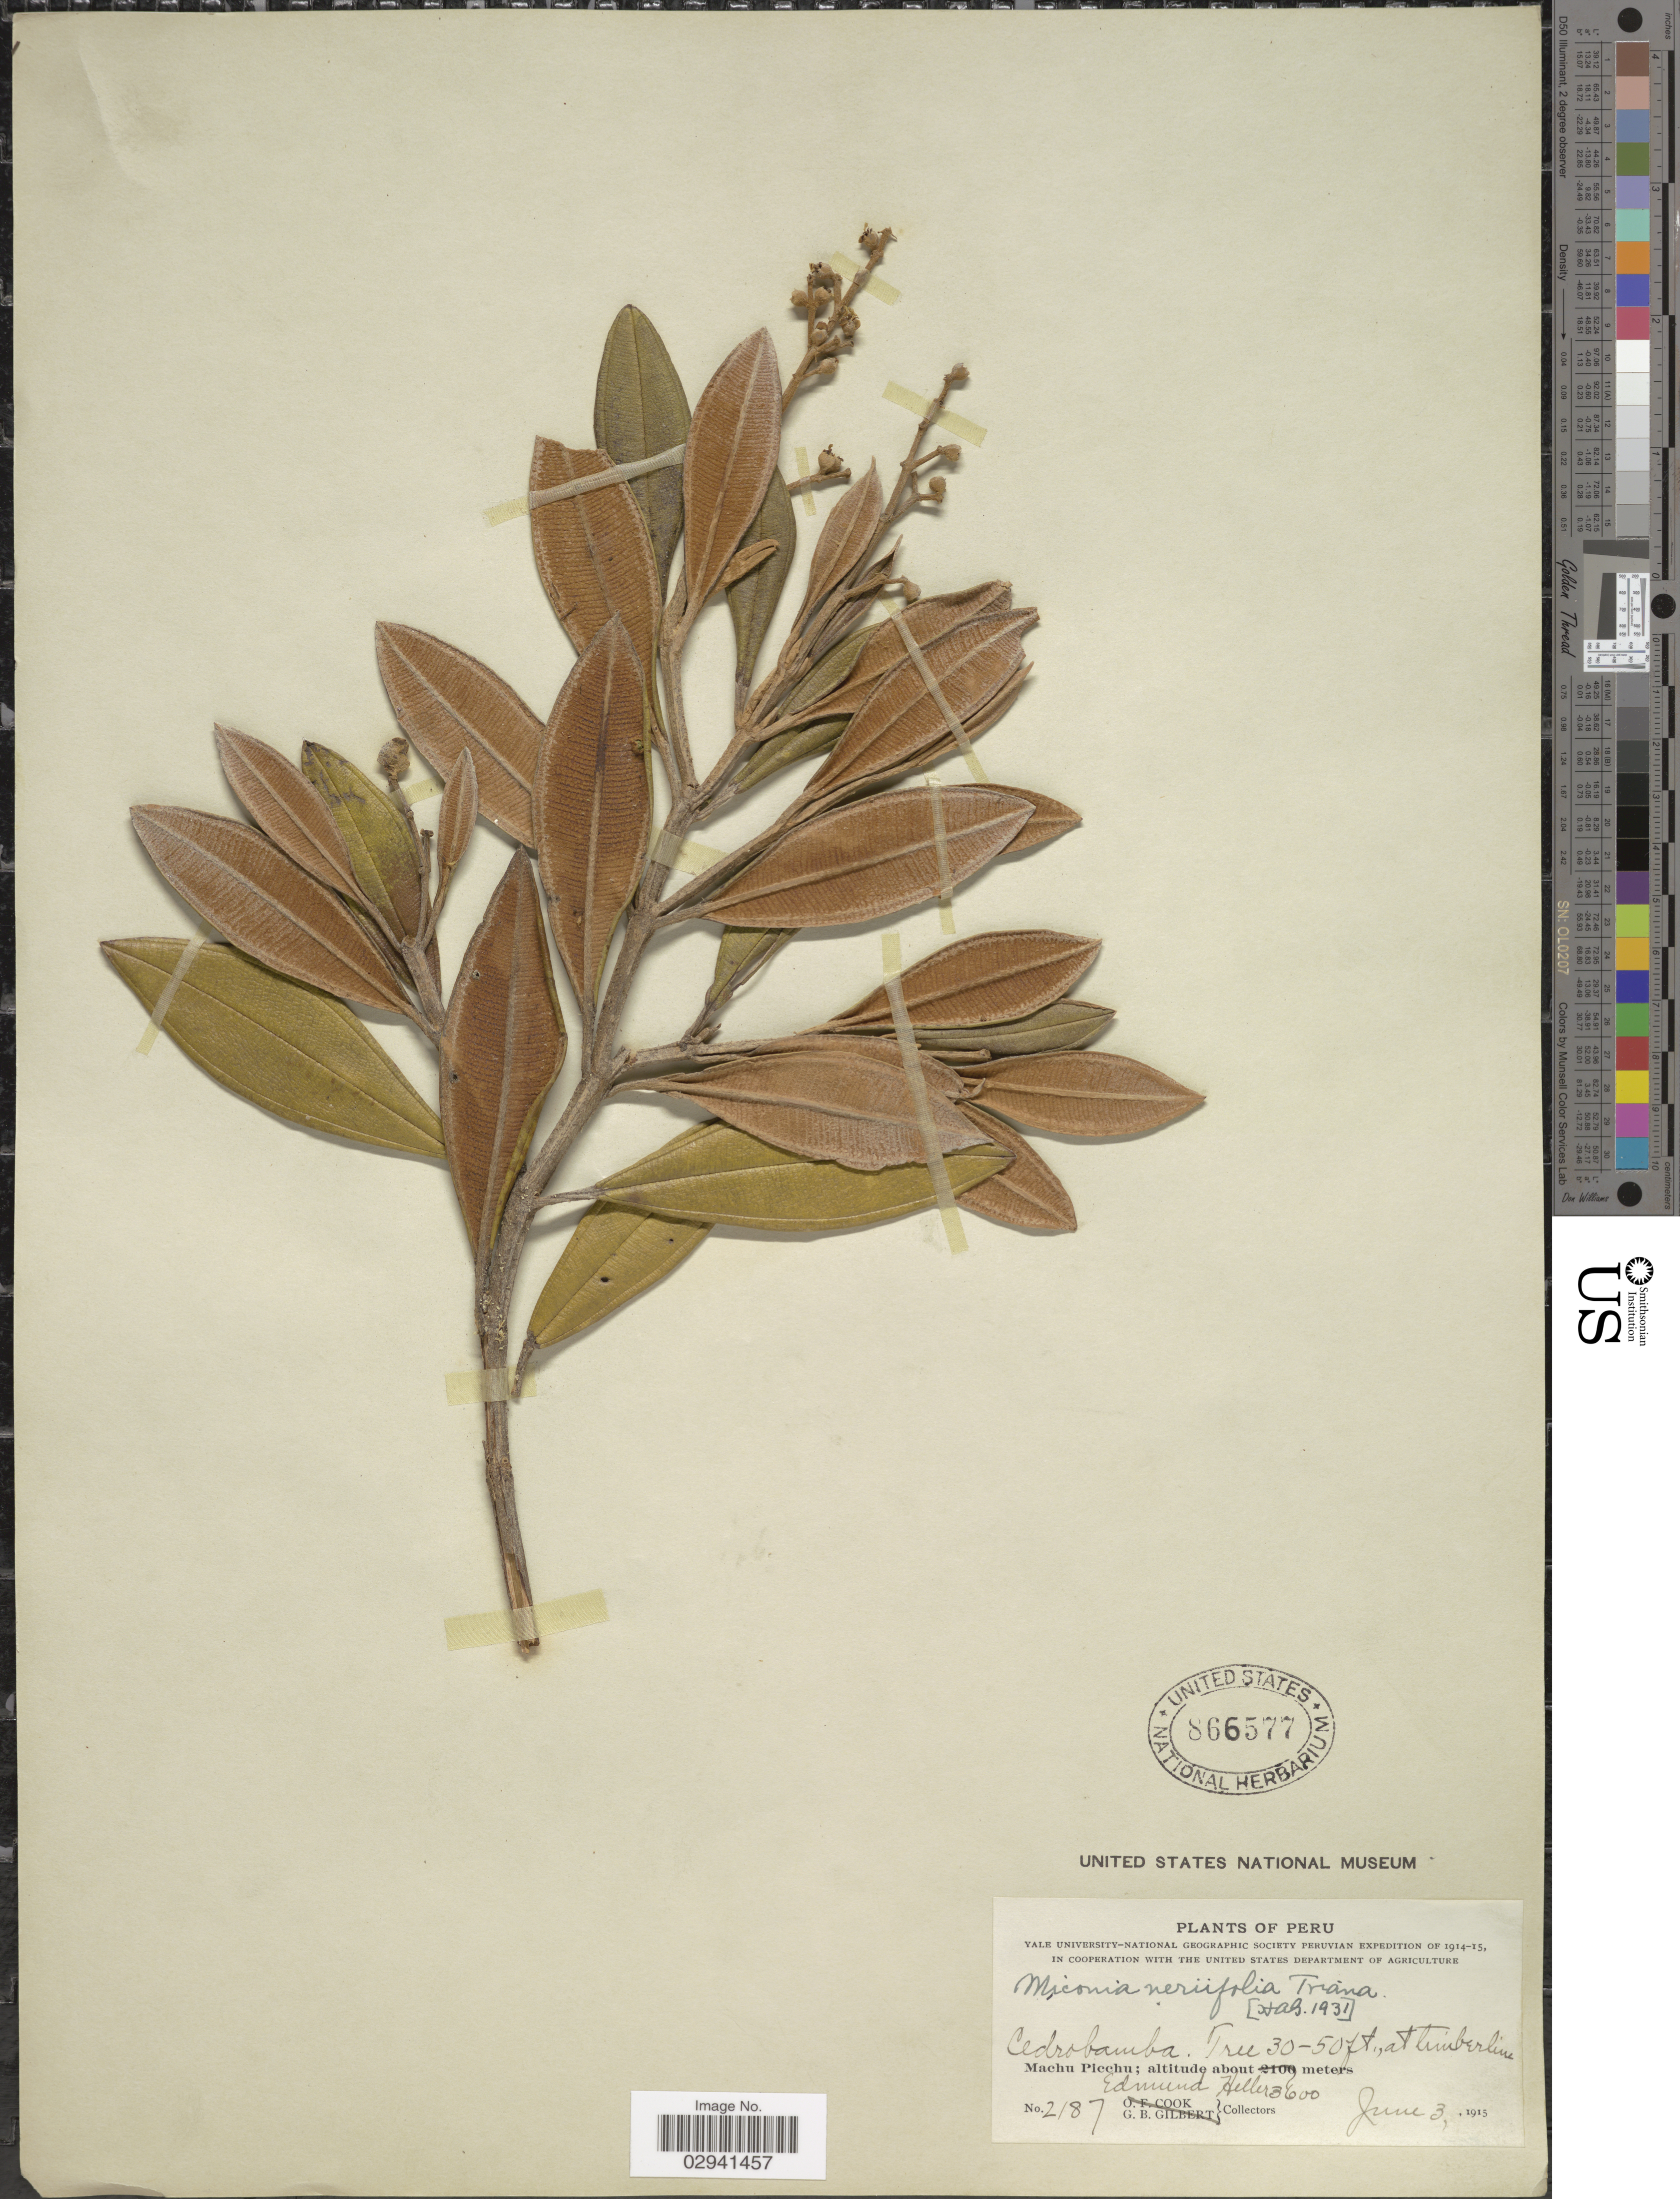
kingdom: Plantae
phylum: Tracheophyta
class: Magnoliopsida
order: Myrtales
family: Melastomataceae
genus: Miconia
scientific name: Miconia neriifolia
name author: Triana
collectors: E. Heller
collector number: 2187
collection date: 1915-06-03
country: Peru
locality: Cedrobamba, at Timberline, Machu Picchu.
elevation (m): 3600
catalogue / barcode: US 866577